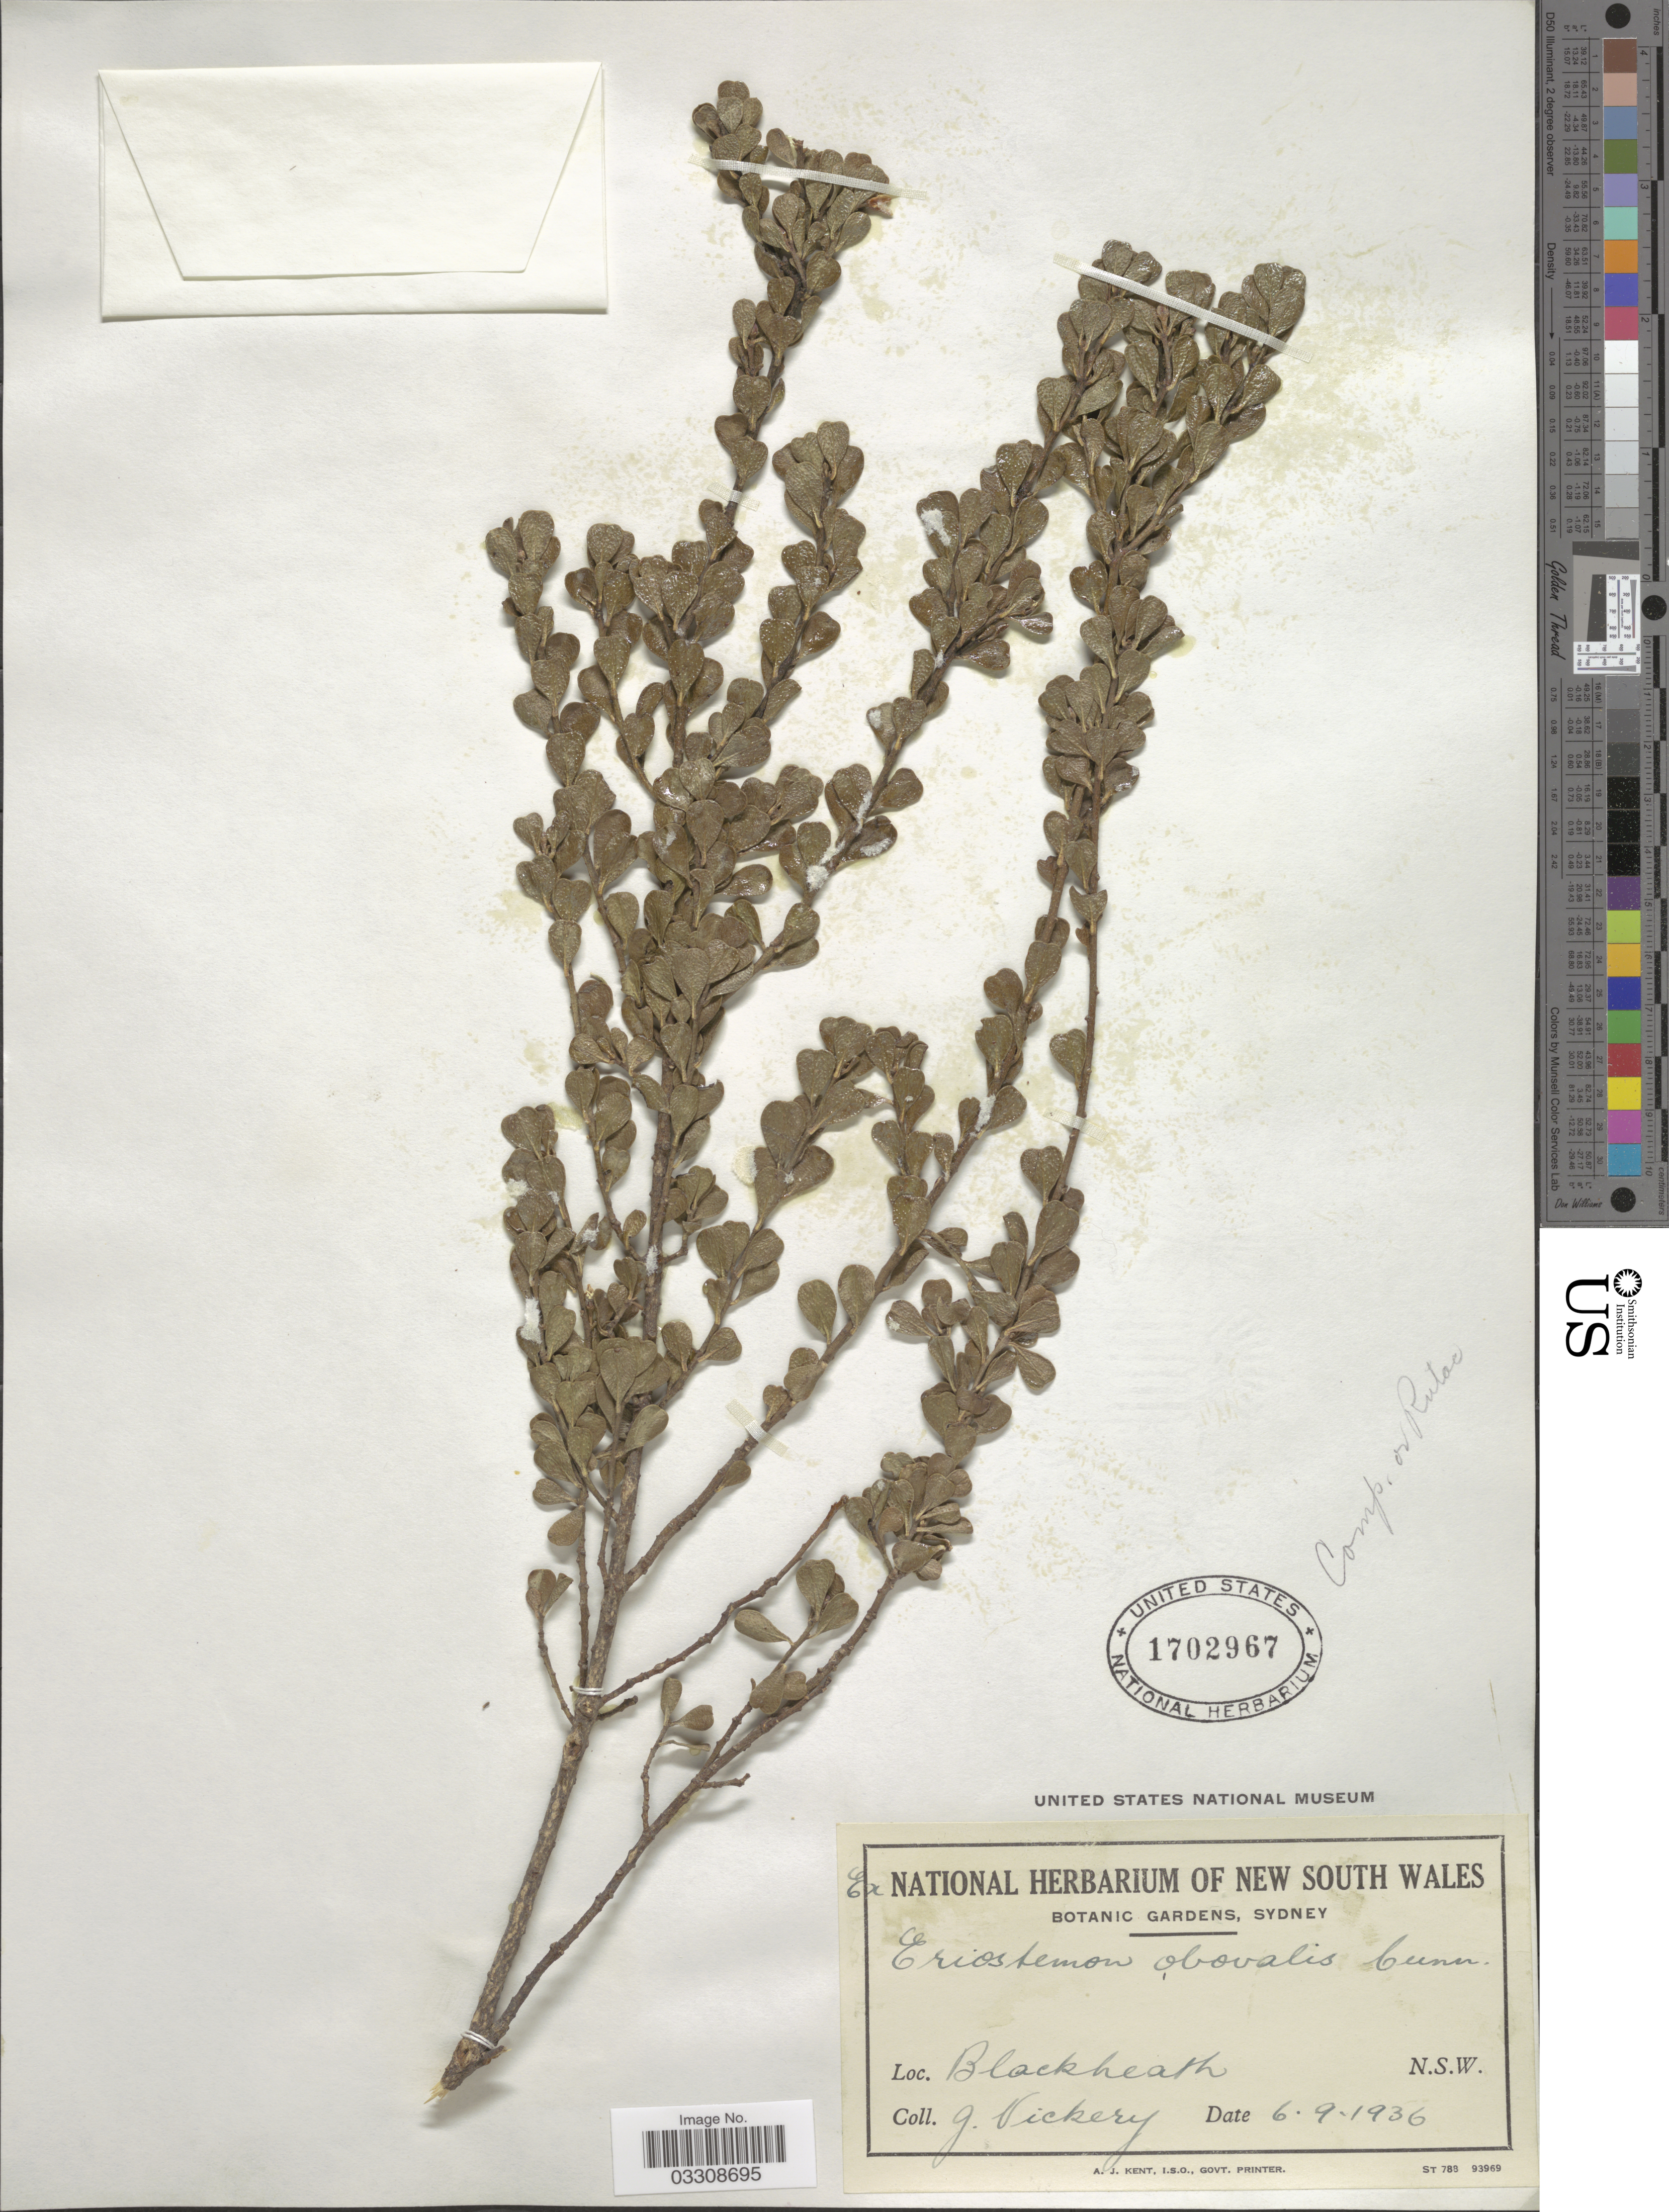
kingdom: Plantae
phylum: Tracheophyta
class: Magnoliopsida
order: Sapindales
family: Rutaceae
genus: Eriostemon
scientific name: Eriostemon obovalis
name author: A. Cunn.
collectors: J. Vickery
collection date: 1936-09-06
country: Australia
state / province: New South Wales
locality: Blackheath.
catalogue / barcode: US 1702967